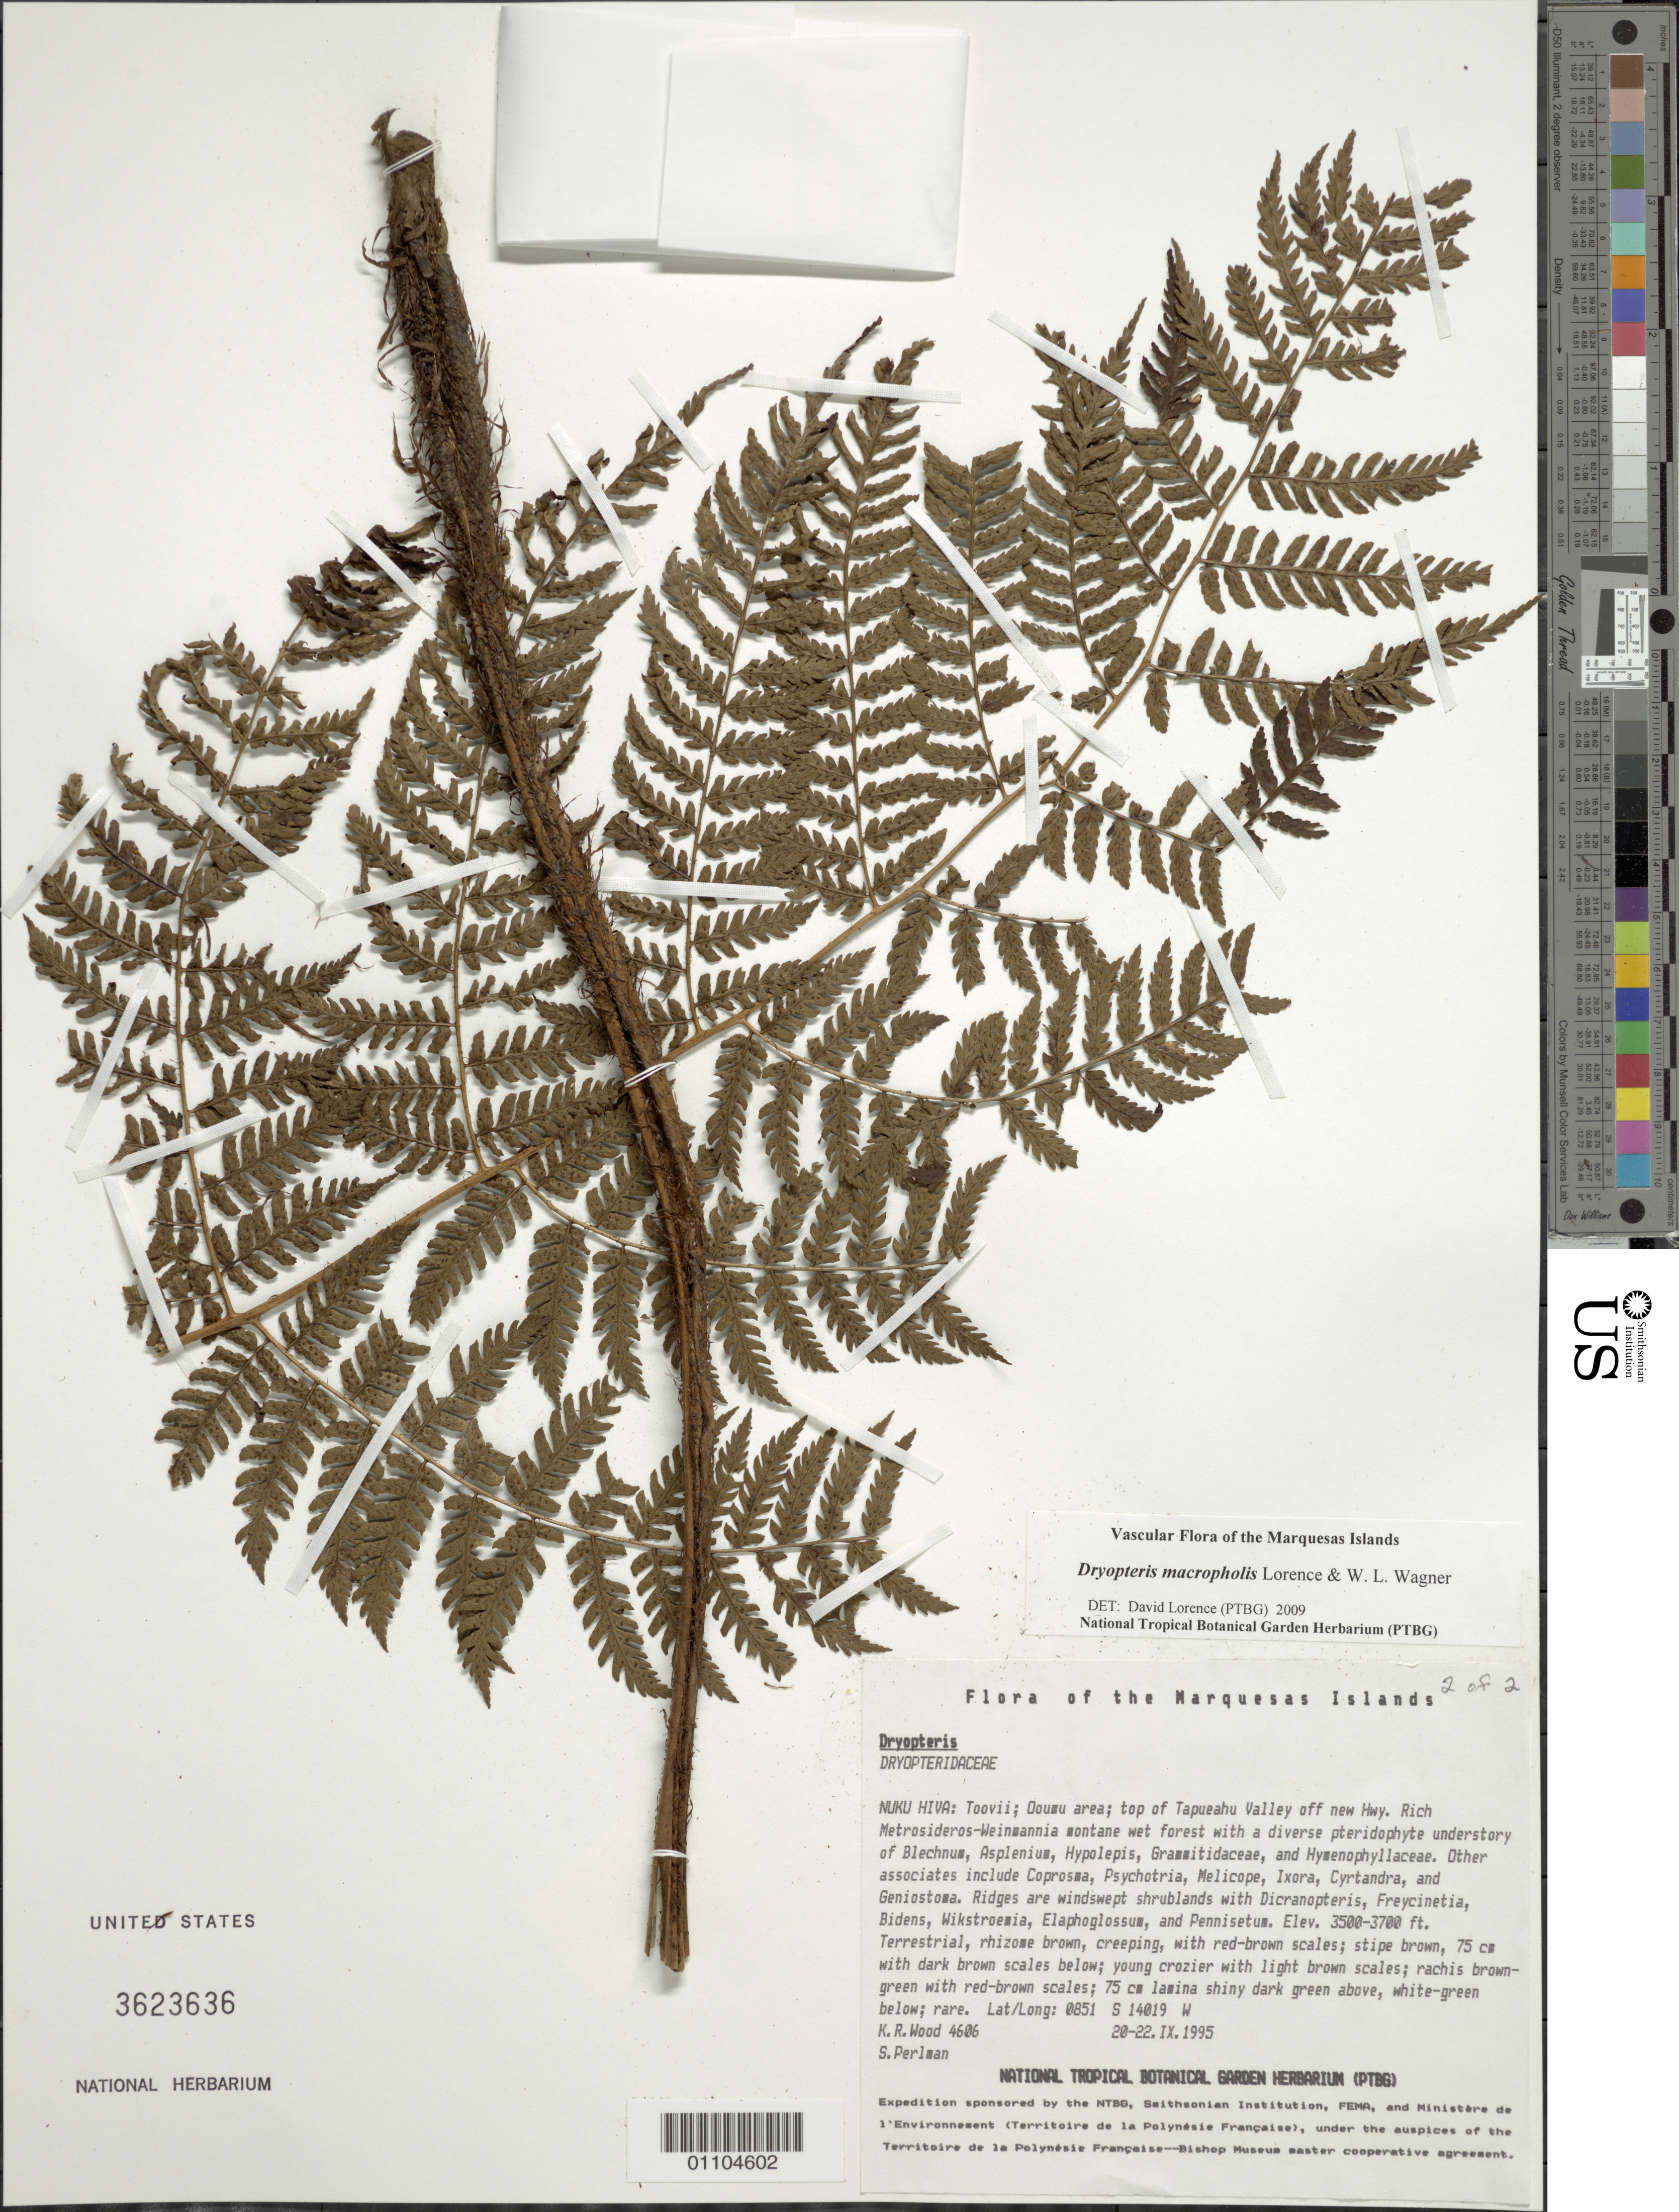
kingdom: Plantae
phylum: Tracheophyta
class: Polypodiopsida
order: Polypodiales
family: Dryopteridaceae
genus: Dryopteris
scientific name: Dryopteris macropholis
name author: Lorence & W.L. Wagner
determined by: Lorence, David H., (PTBG), National Tropical Botanical Garden (UNITED STATES)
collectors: K. R. Wood & S. P. Perlman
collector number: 4606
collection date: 1995-09-20/1995-09-22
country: French Polynesia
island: Nuku Hiva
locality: Toovii, Ooumu area, top of Tapueahu Valley off new hwy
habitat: Rich Metrosideros - Weinmannia montane wet forests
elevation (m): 1067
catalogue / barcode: US 3623636